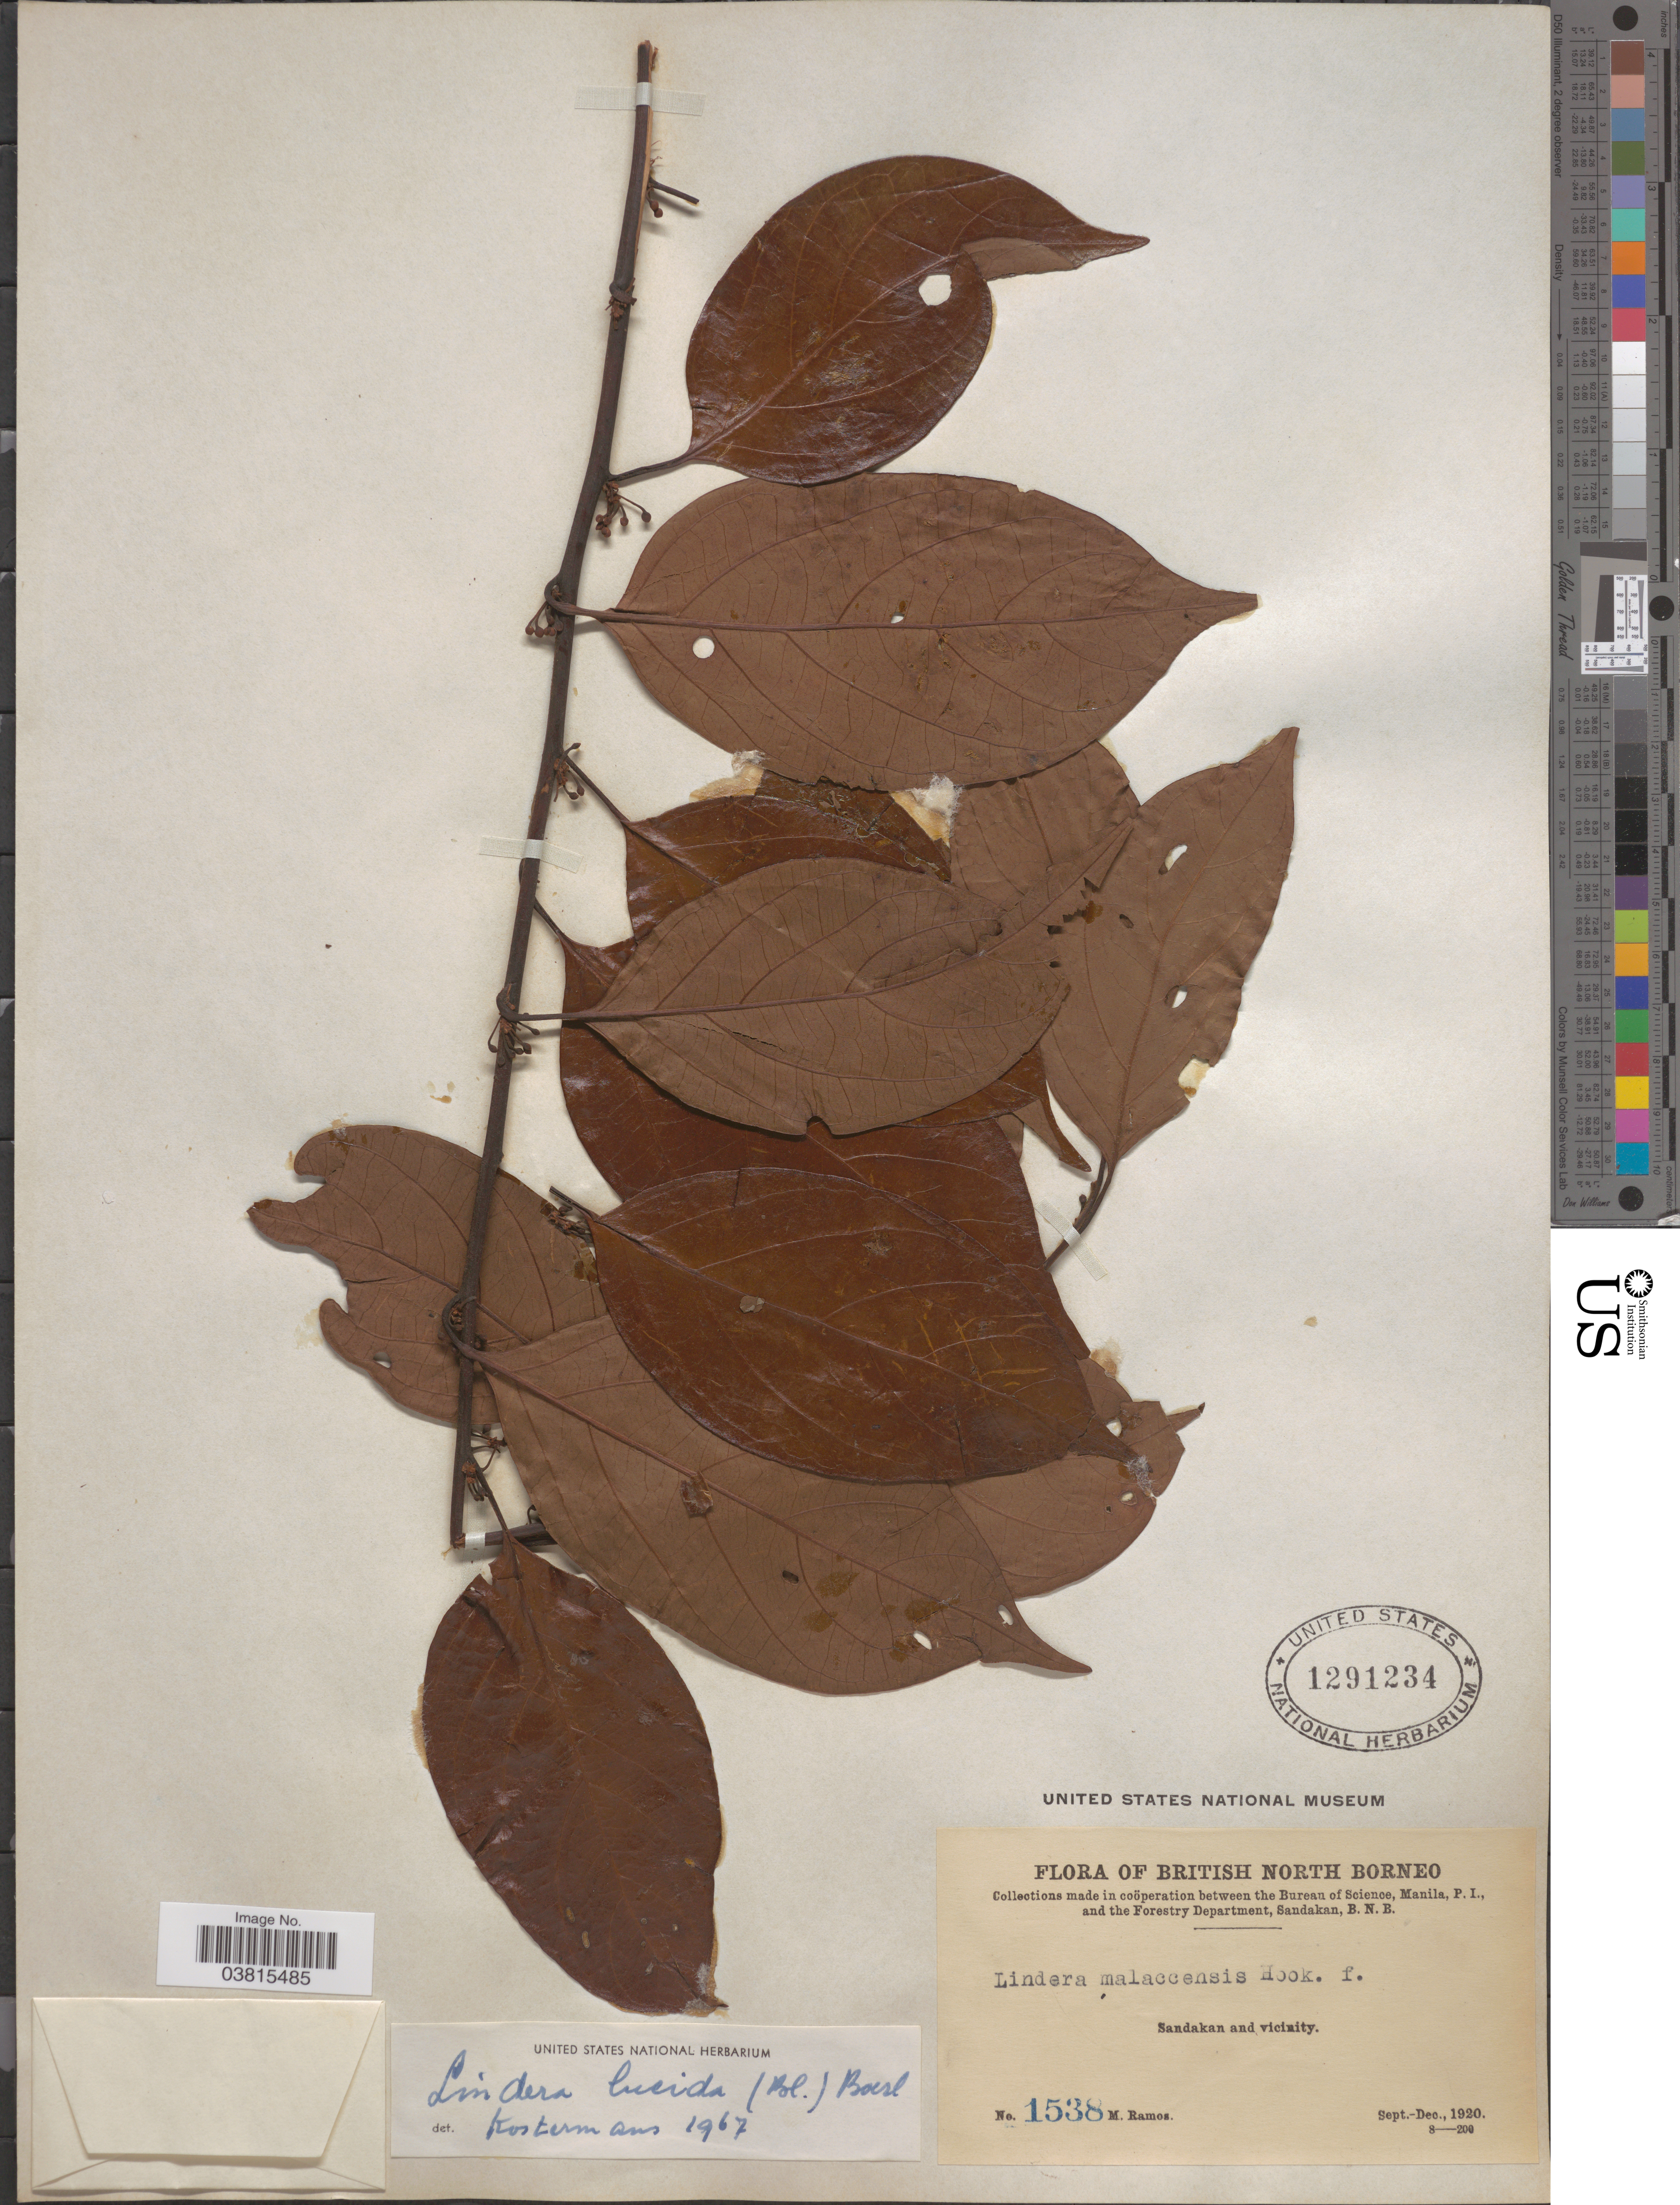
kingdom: Plantae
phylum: Tracheophyta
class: Magnoliopsida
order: Laurales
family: Lauraceae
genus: Lindera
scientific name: Lindera lucida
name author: (Blume) Boerl.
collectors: M. Ramos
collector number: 1538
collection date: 1920-09/1920-12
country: Malaysia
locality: British North Borneo. Sandakan and vicinity.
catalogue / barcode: US 1291234